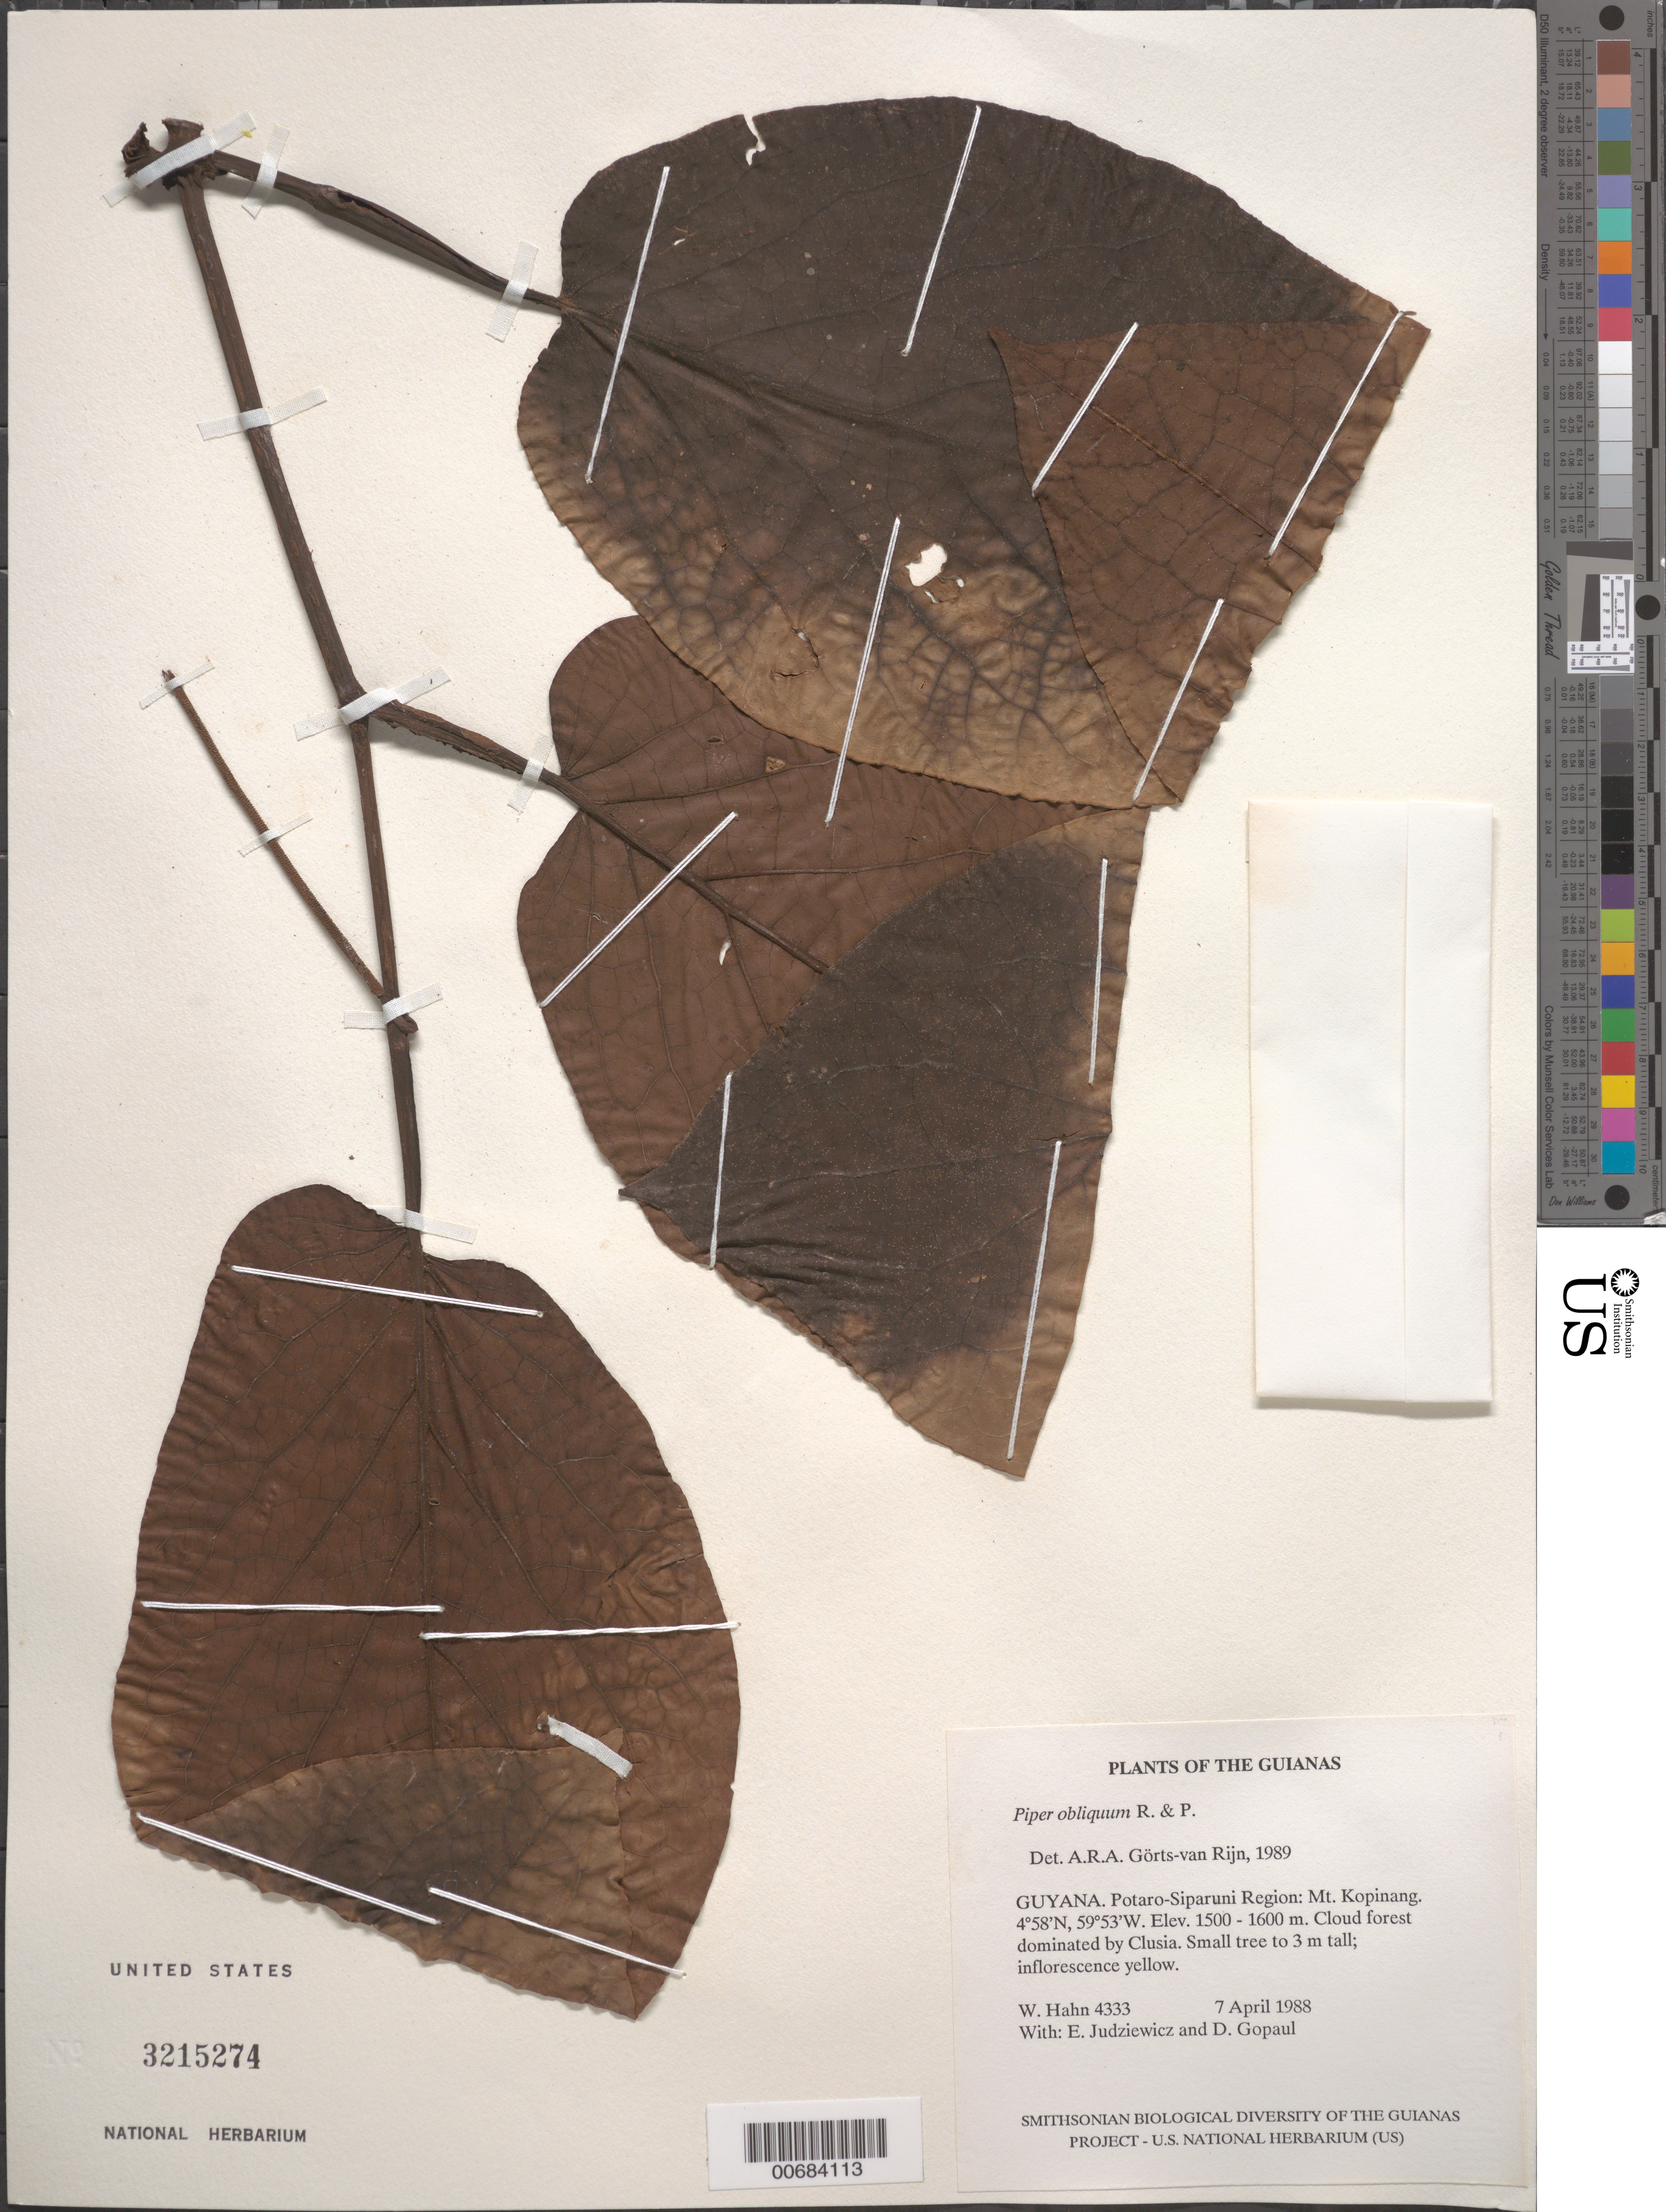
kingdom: Plantae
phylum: Tracheophyta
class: Magnoliopsida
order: Piperales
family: Piperaceae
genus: Piper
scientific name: Piper obliquum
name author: Ruiz & Pav.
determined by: Görts-van Rijn, A. R. A.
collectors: W. Hahn, E. J. Judziewicz & D. Gopaul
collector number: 4333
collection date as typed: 7 April 1988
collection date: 1988-04-07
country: Guyana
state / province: Potaro-Siparuni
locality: Mt. Kopinang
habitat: Cloud forest dominated by Clusia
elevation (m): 1500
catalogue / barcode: US 3215374